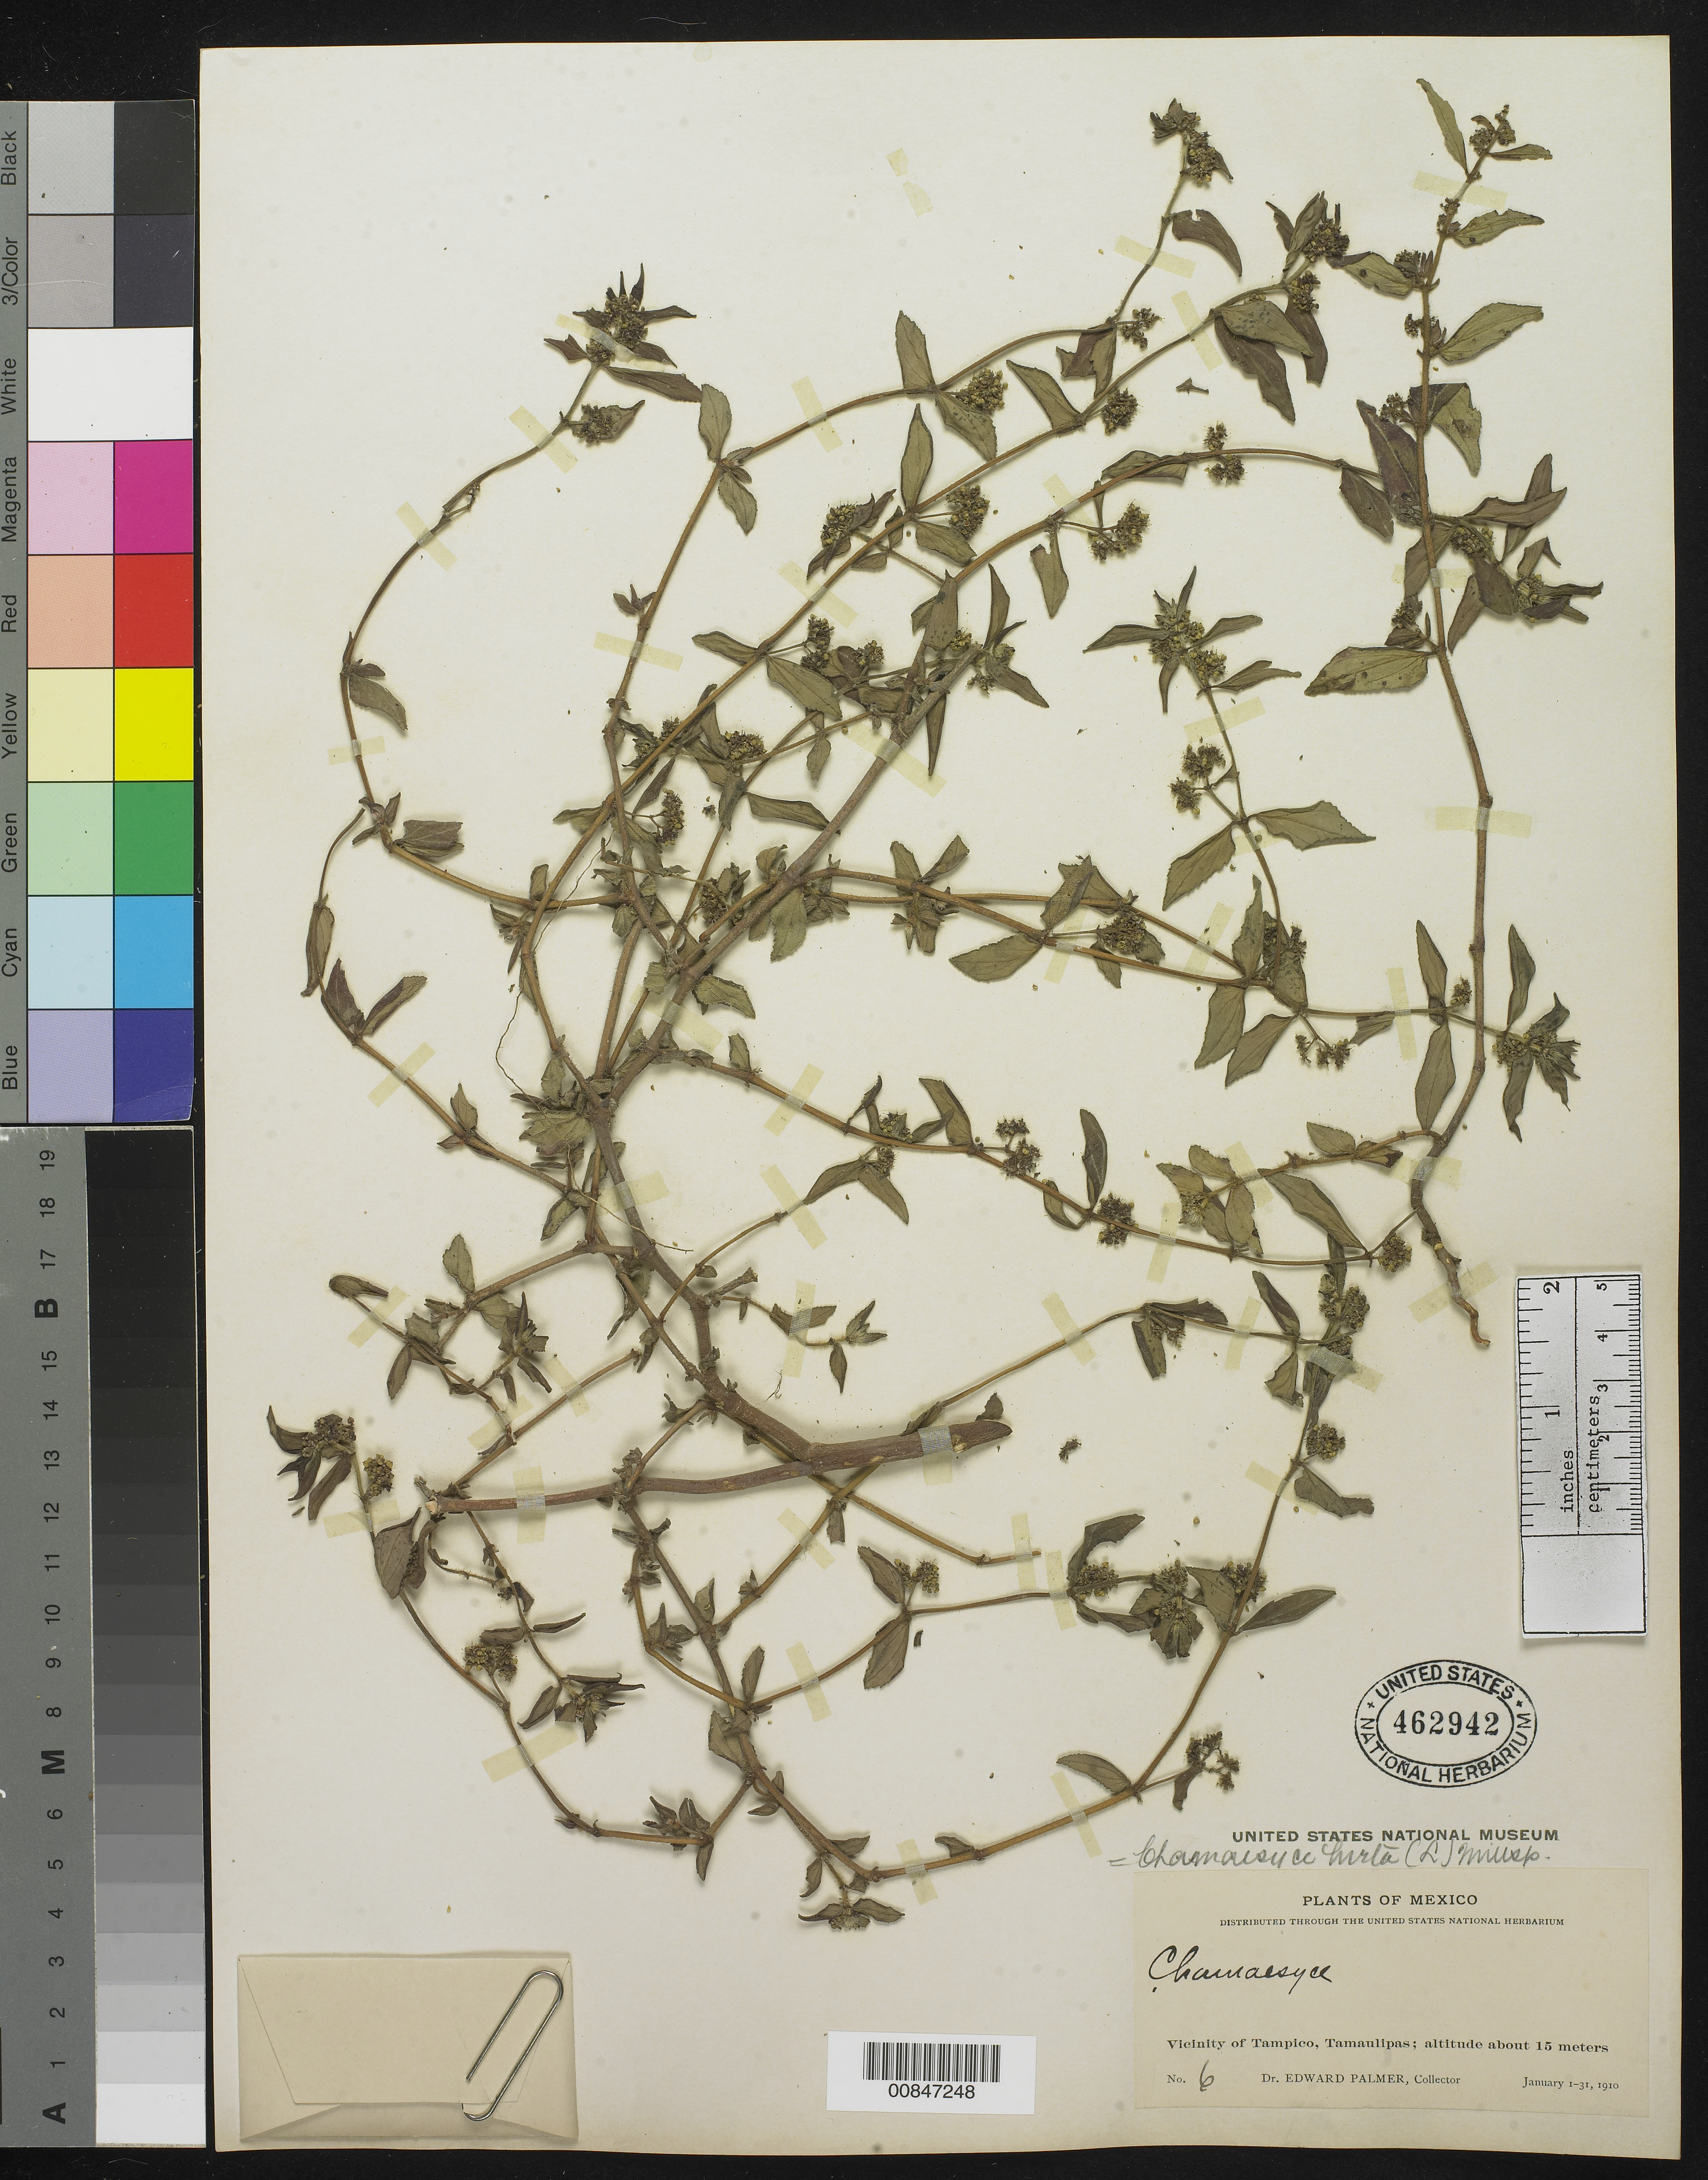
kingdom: Plantae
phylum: Tracheophyta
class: Magnoliopsida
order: Malpighiales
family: Euphorbiaceae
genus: Euphorbia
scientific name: Euphorbia hirta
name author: L.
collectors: E. Palmer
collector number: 6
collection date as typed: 01 Jan 1910 to 31 Jan 1910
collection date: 1910-01-01/1910-01-31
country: Mexico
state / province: Tamaulipas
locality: Vicinity of Tampico, Tamaulipas.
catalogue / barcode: US 462942